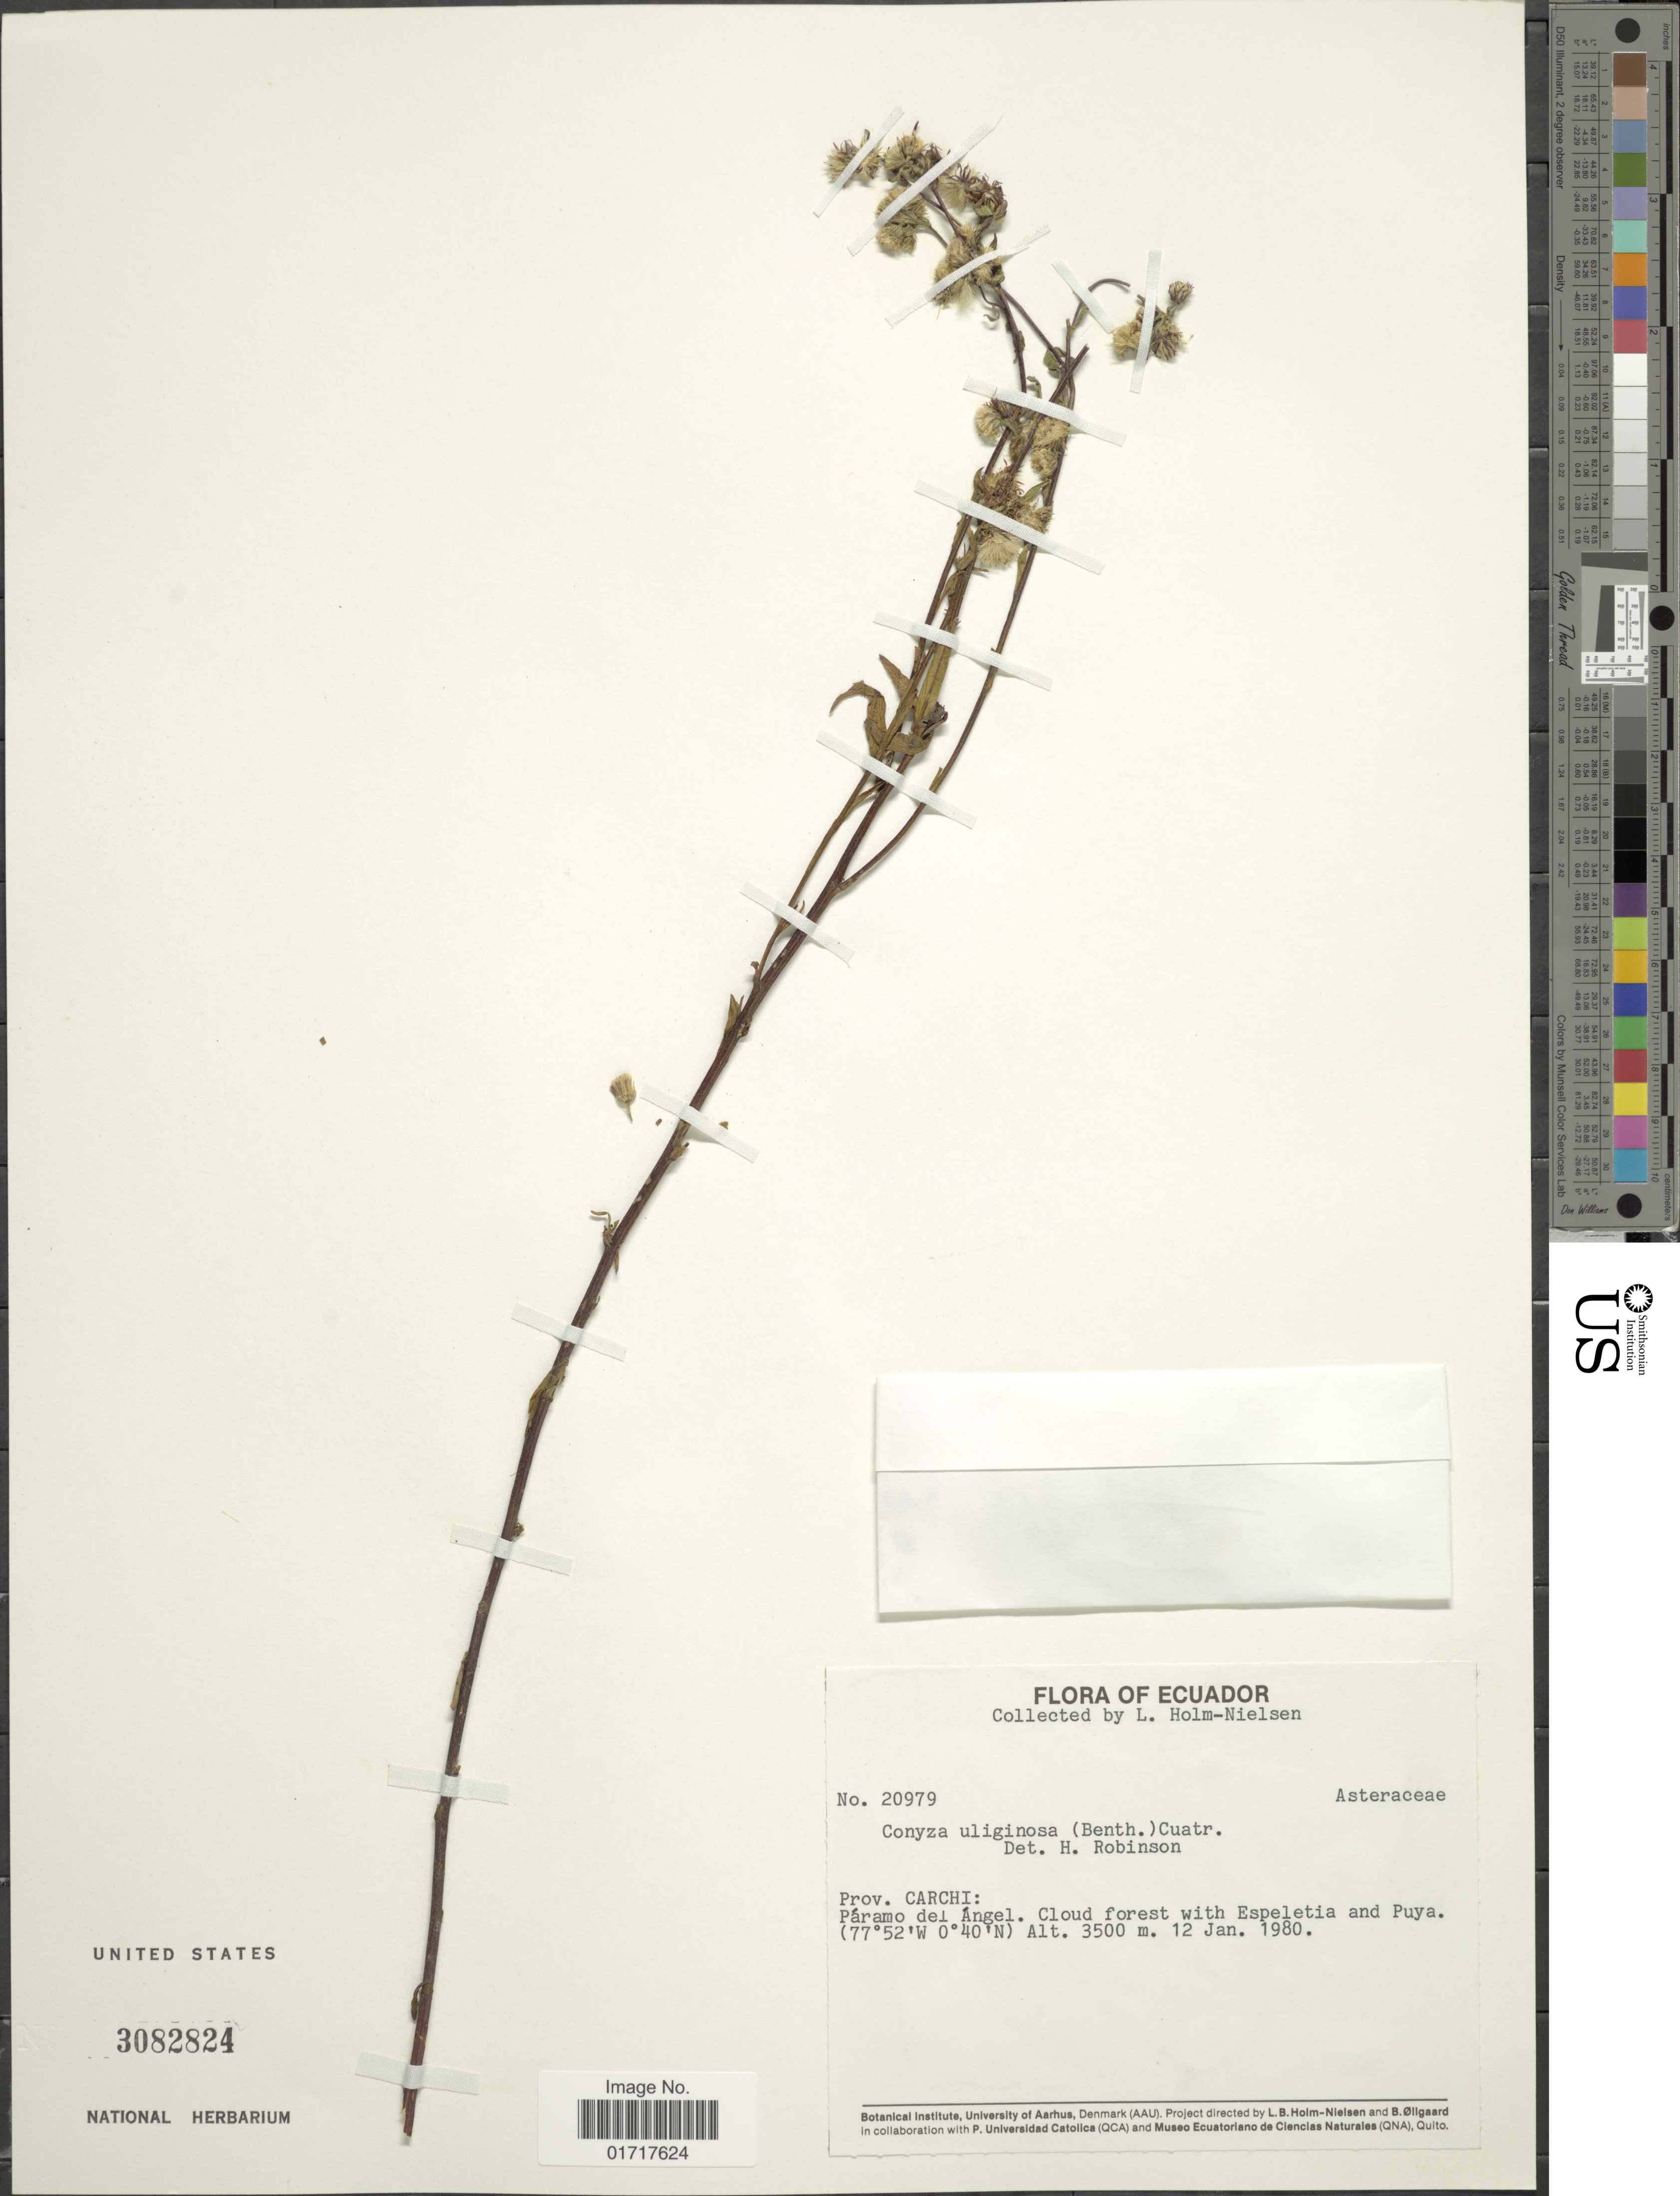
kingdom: Plantae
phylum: Tracheophyta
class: Magnoliopsida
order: Asterales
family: Asteraceae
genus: Conyza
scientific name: Conyza uliginosa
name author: (Benth.) Cuatrec.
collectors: L. B. Holm-Nielsen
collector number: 20979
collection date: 1980-01-12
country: Ecuador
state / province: Carchi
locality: Prov. Carchi, Paramo del Angel.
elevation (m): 3500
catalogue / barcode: US 3082824